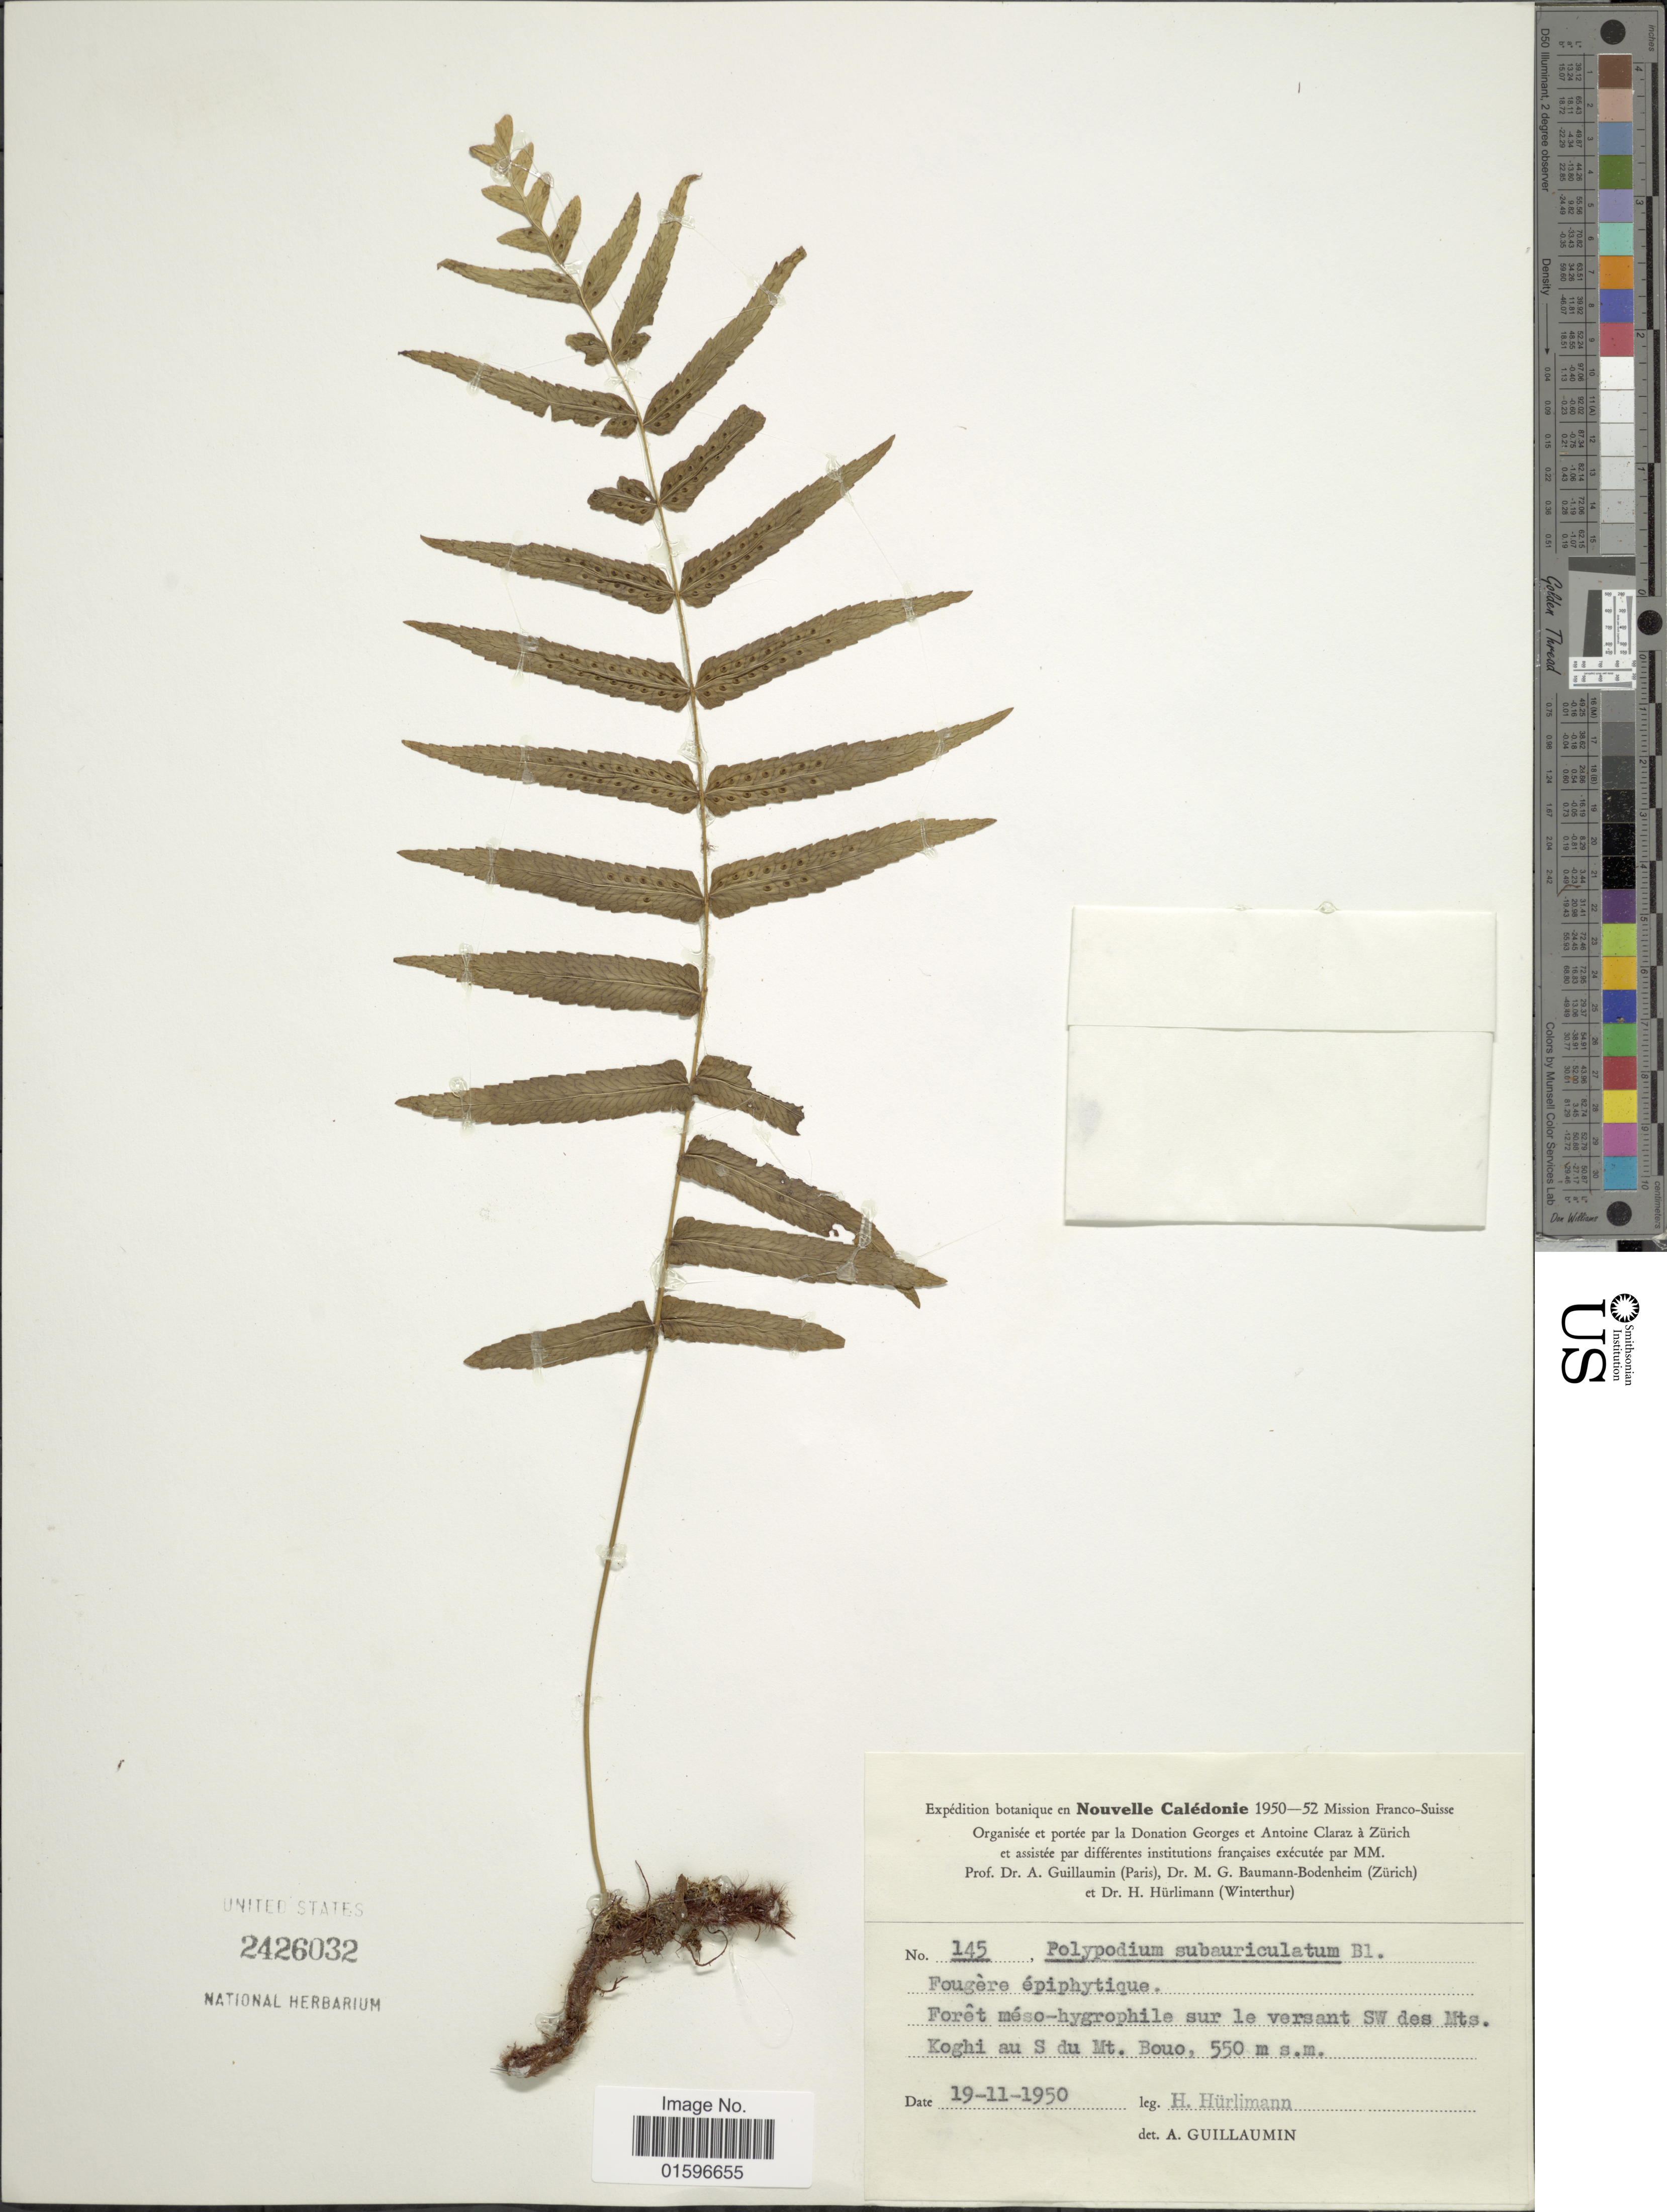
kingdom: Plantae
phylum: Tracheophyta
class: Polypodiopsida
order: Polypodiales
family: Polypodiaceae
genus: Polypodium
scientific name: Polypodium subauriculatum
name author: Blume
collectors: H. Hurlimann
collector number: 145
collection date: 1950-11-19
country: New Caledonia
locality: Nouvelle Caledonie. Foret meso-hygrophile sur le versant SW des Mts. Koghi au S du Mt. Bouo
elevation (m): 550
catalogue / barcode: US 2426032